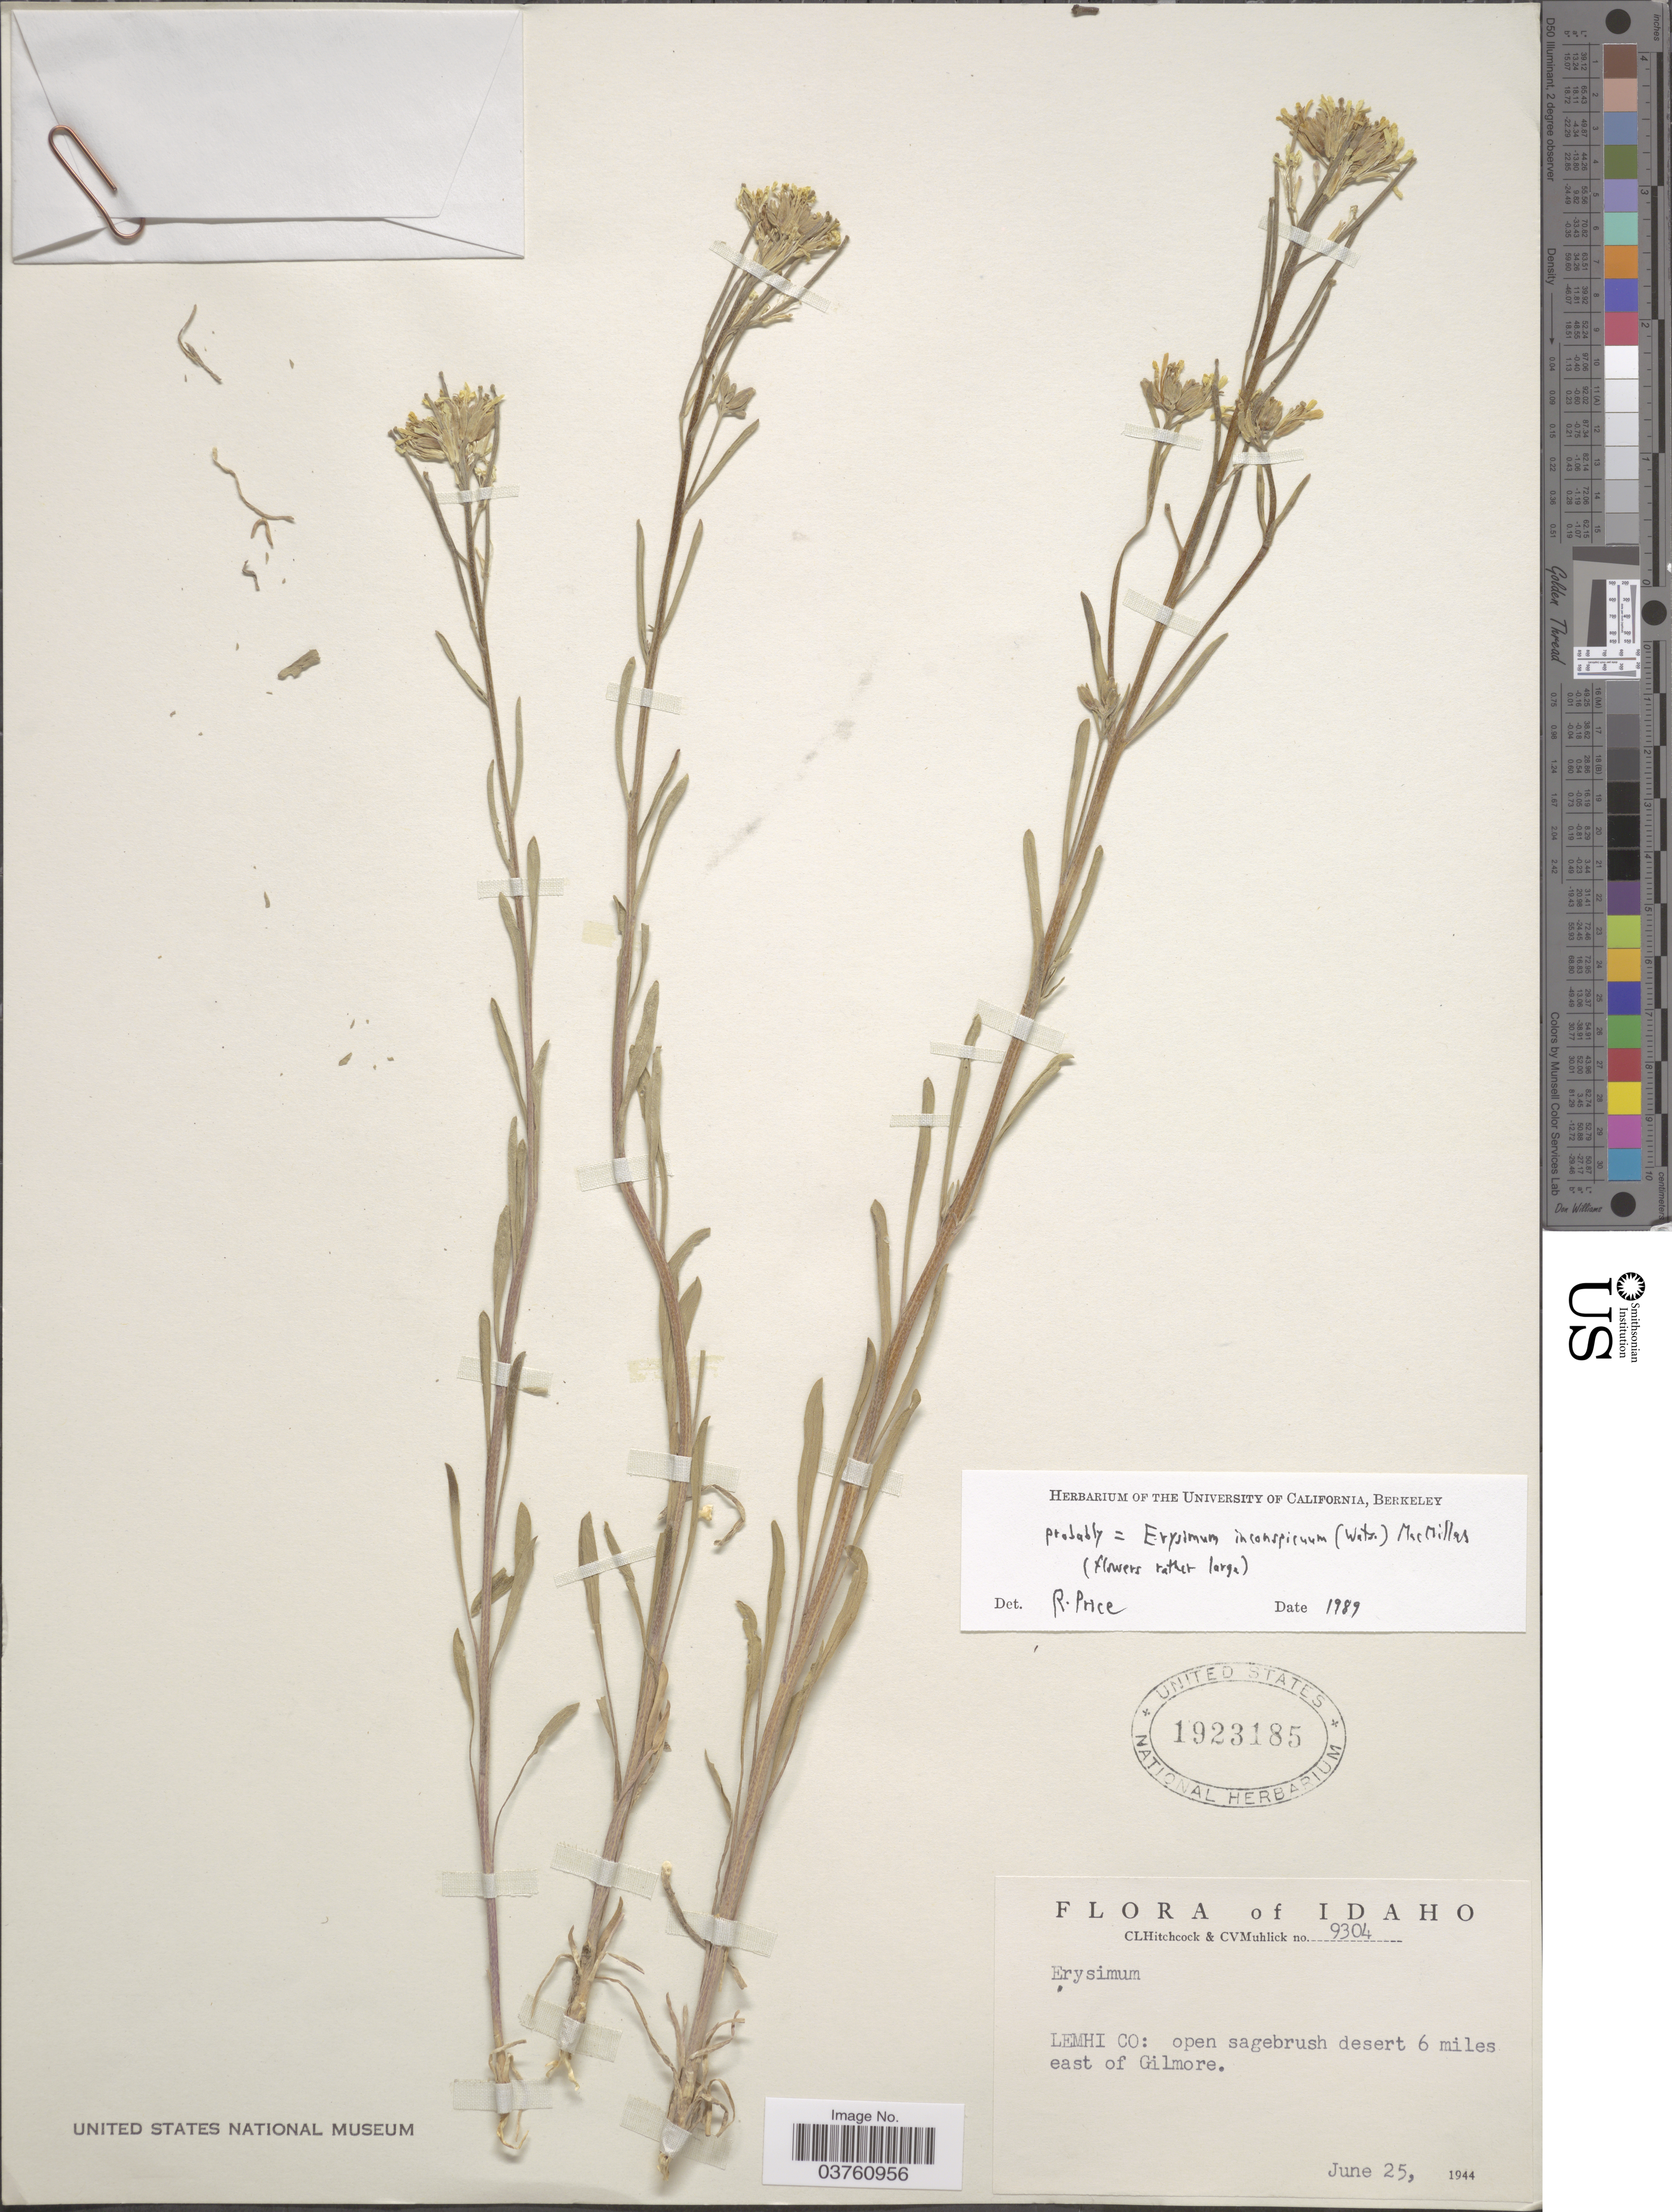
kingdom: Plantae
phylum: Tracheophyta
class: Magnoliopsida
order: Brassicales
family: Brassicaceae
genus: Erysimum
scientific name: Erysimum inconspicuum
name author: (S. Watson) MacMill.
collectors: C. L. Hitchcock & C. V. Muhlick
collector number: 9304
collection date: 1944-06-25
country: United States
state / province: Idaho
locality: Lemhi Co: open sagebrush desert 6 miles east of Gilmore.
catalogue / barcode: US 1923185